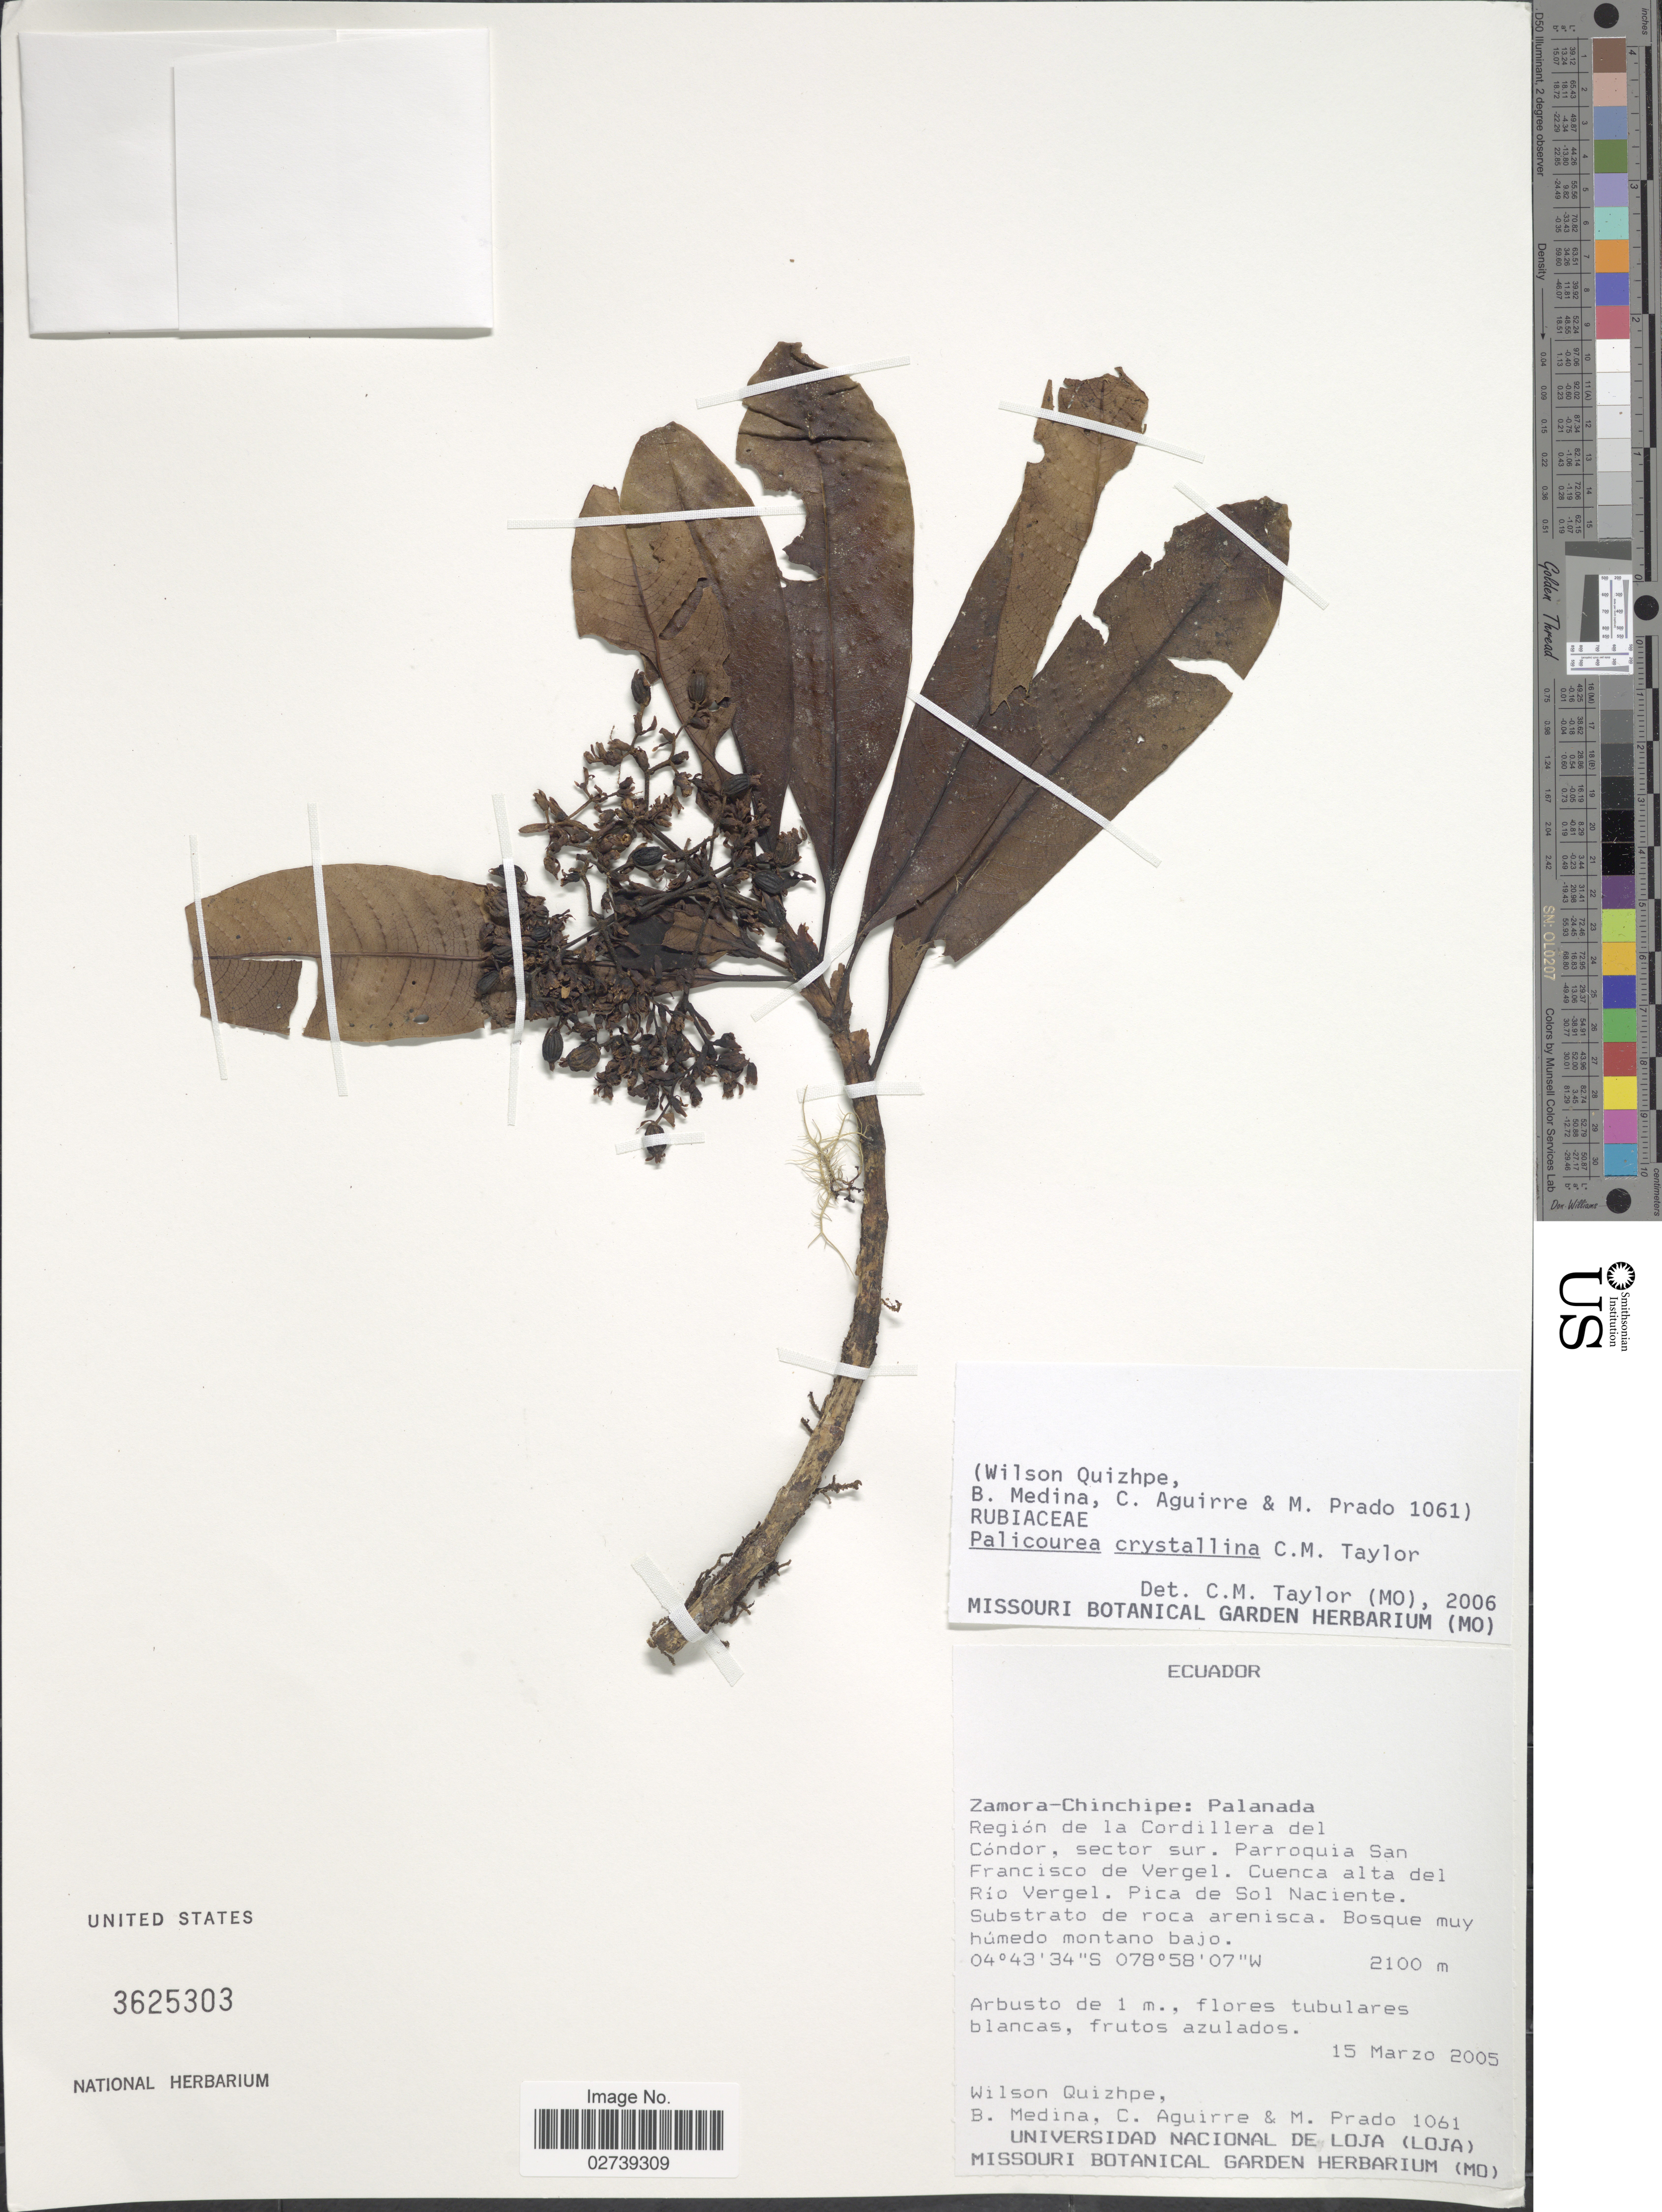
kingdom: Plantae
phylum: Tracheophyta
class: Magnoliopsida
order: Gentianales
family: Rubiaceae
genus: Palicourea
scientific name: Palicourea crystallina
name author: C.M. Taylor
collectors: W. Quizhpe, B. Medina, C. Aguirre & M. Prado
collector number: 1061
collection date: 2005-03-15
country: Ecuador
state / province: Zamora-Chinchipe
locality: Palanada, Region de la Cordillera del Condor, sector sur, Parroquia San Francisco de Vergel, Cuenca alta del Rio Vergel, Pica de Sol Naciente.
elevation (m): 2100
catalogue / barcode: US 3625303